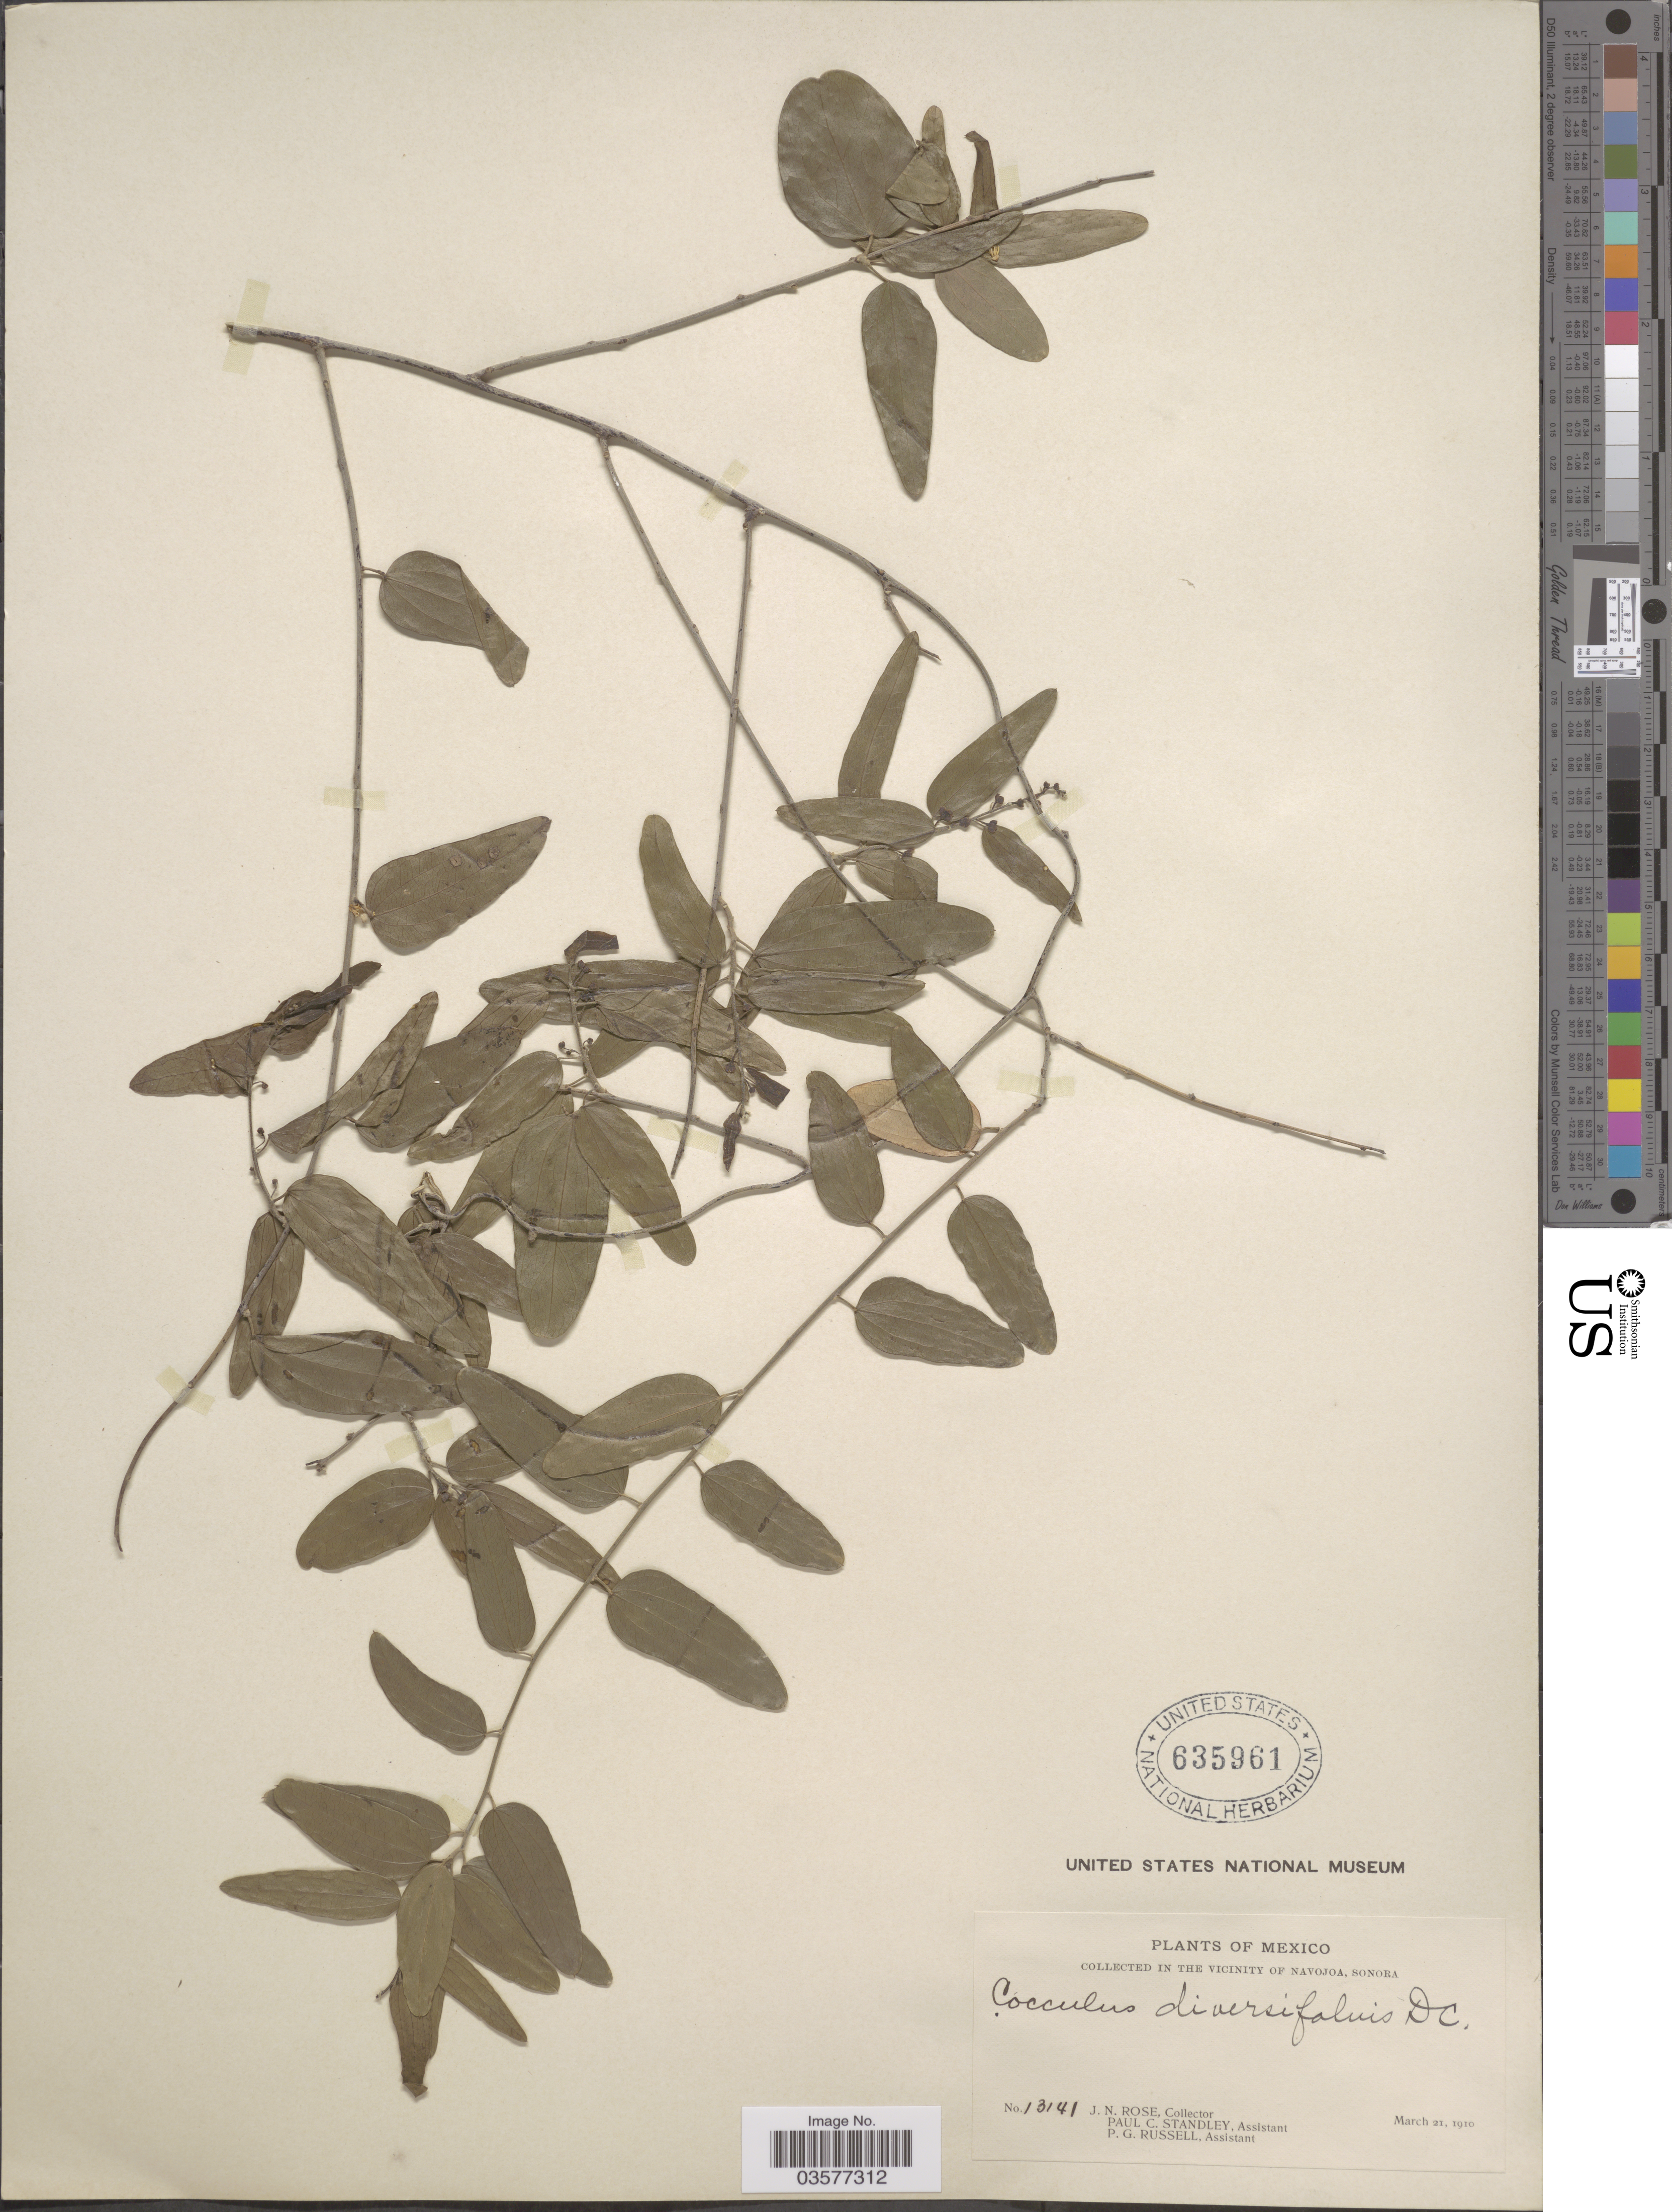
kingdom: Plantae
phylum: Tracheophyta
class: Magnoliopsida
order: Ranunculales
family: Menispermaceae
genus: Cocculus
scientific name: Cocculus diversifolius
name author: DC.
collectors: J. N. Rose, P. C. Standley & P. G. Russell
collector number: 13141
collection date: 1910-03-21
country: Mexico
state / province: Sonora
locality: In The vicinity of Navojoa.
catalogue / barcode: US 635961